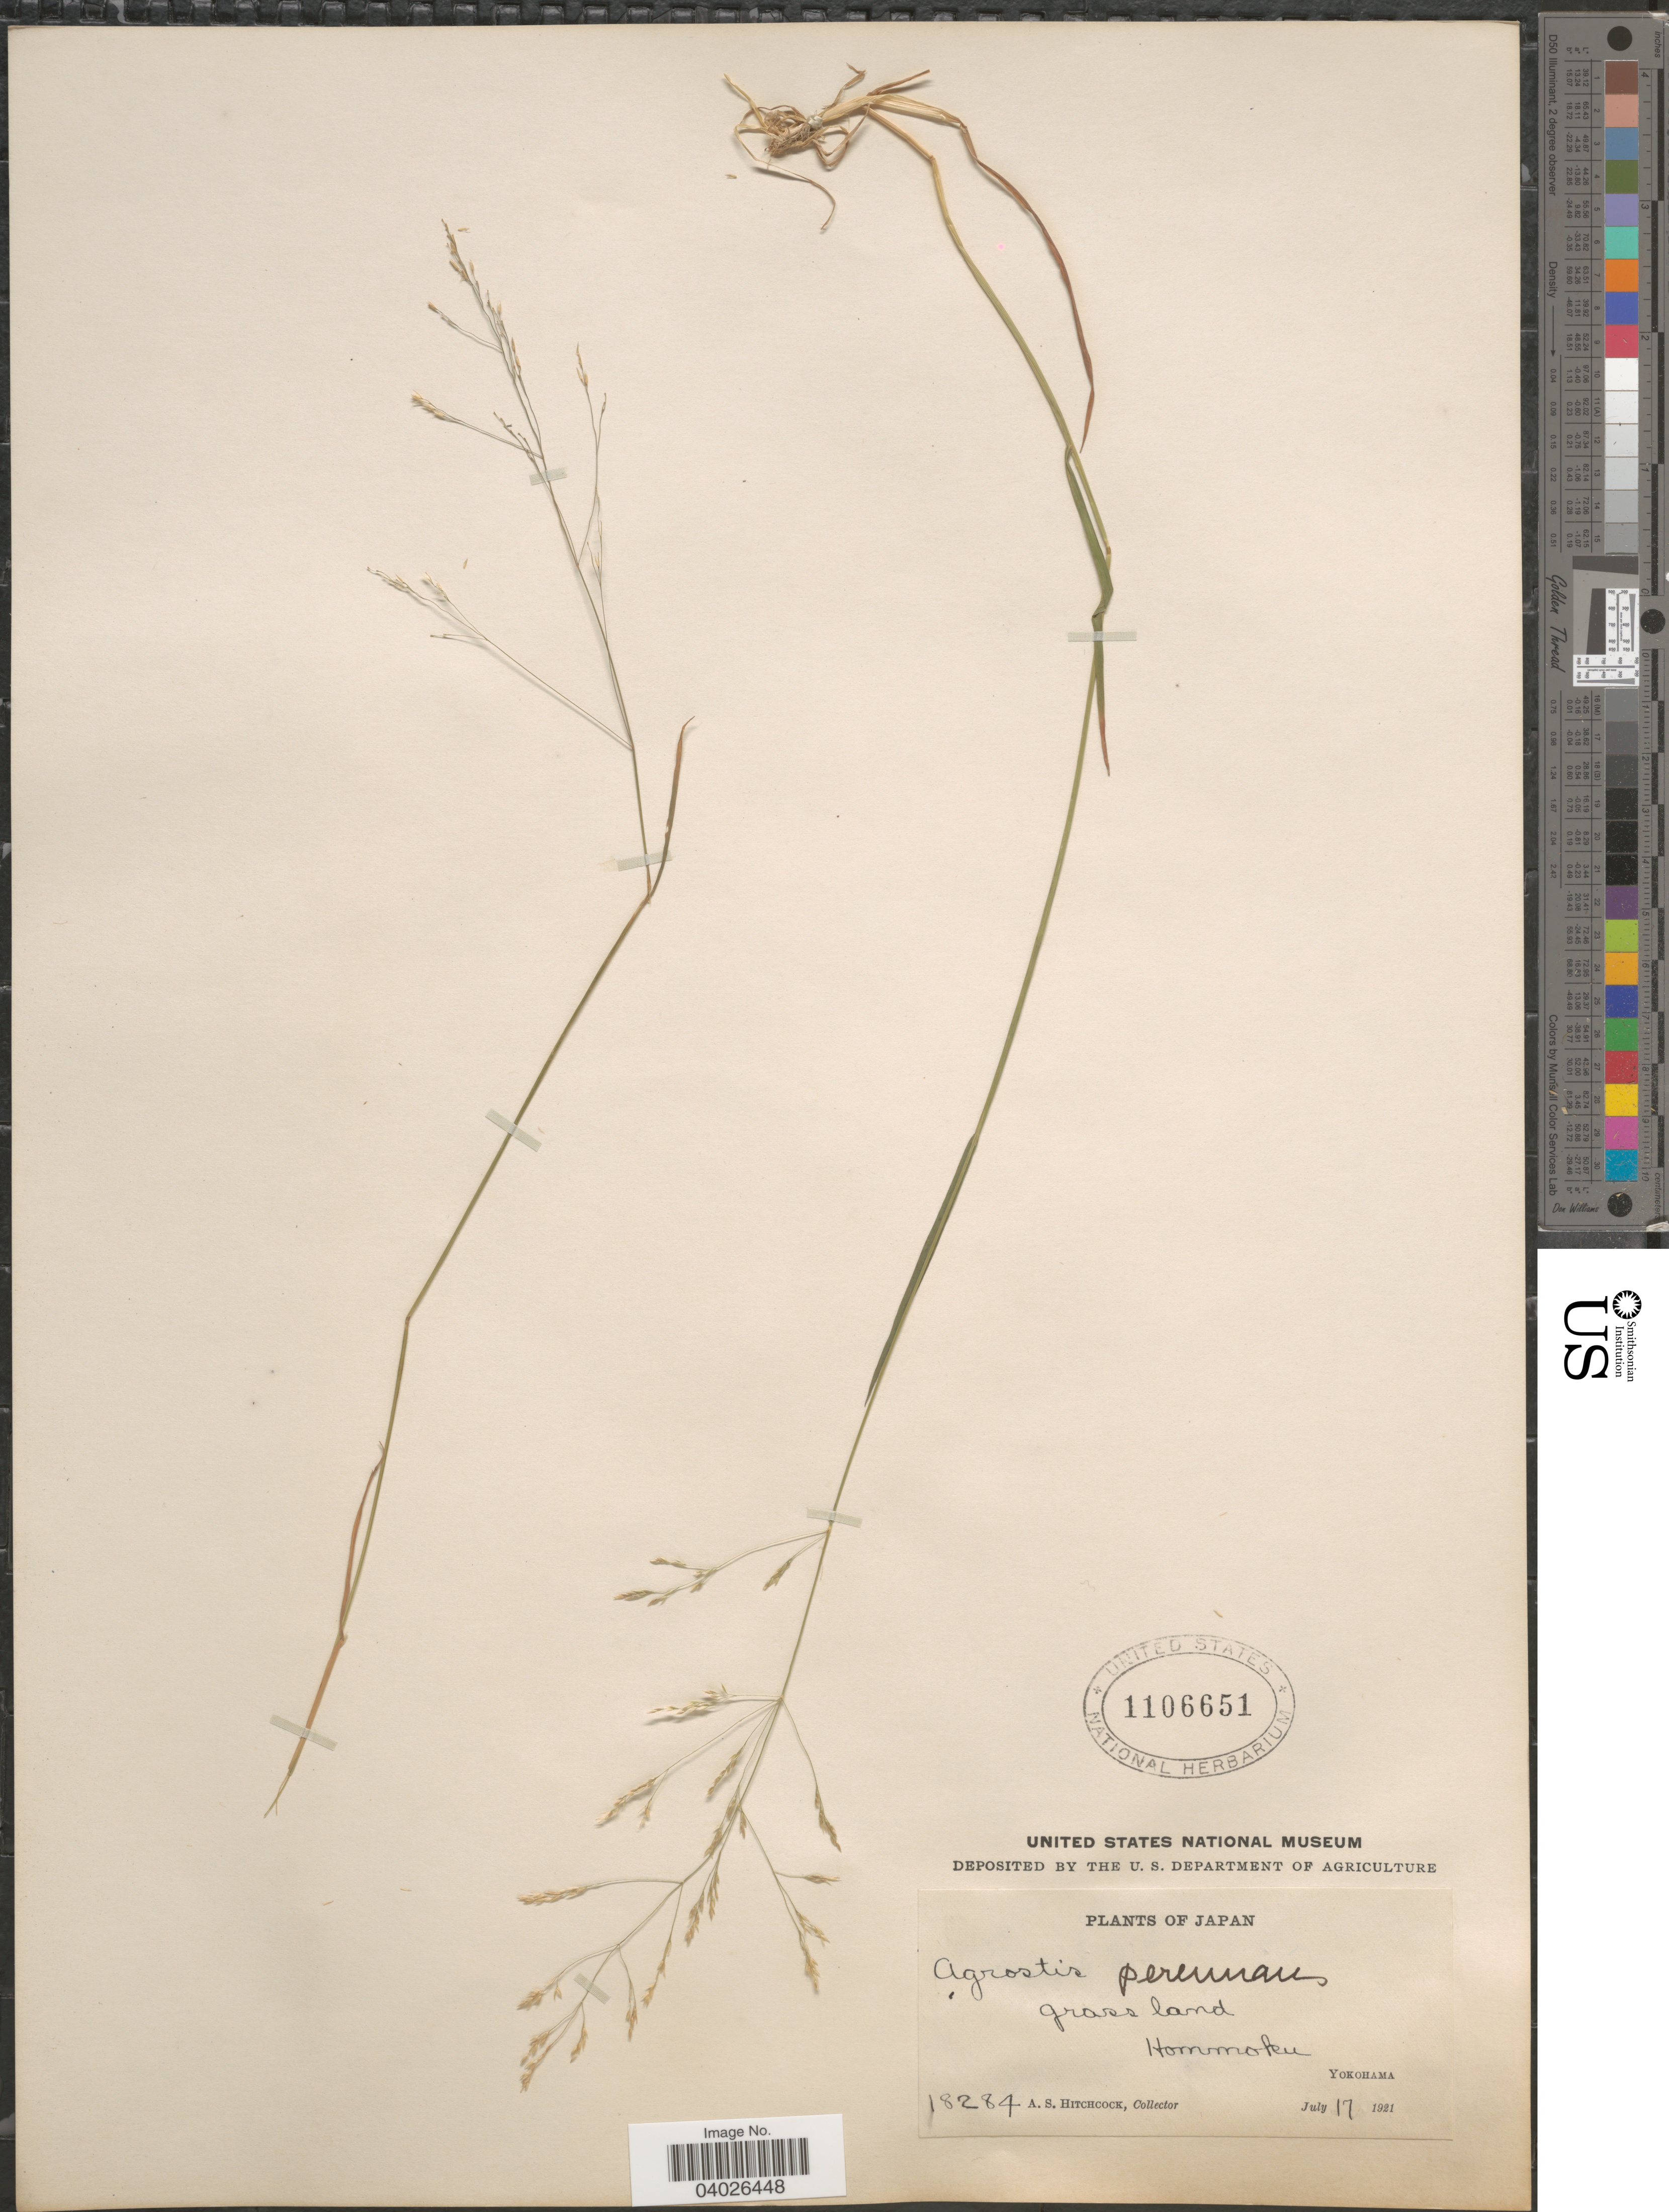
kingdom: Plantae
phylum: Tracheophyta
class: Liliopsida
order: Poales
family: Poaceae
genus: Agrostis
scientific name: Agrostis perennans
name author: (Walter) Tuck.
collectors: A. S. Hitchcock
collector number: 18284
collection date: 1921-07-17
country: Japan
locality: Hommoku. Yokohama.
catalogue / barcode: US 1106651